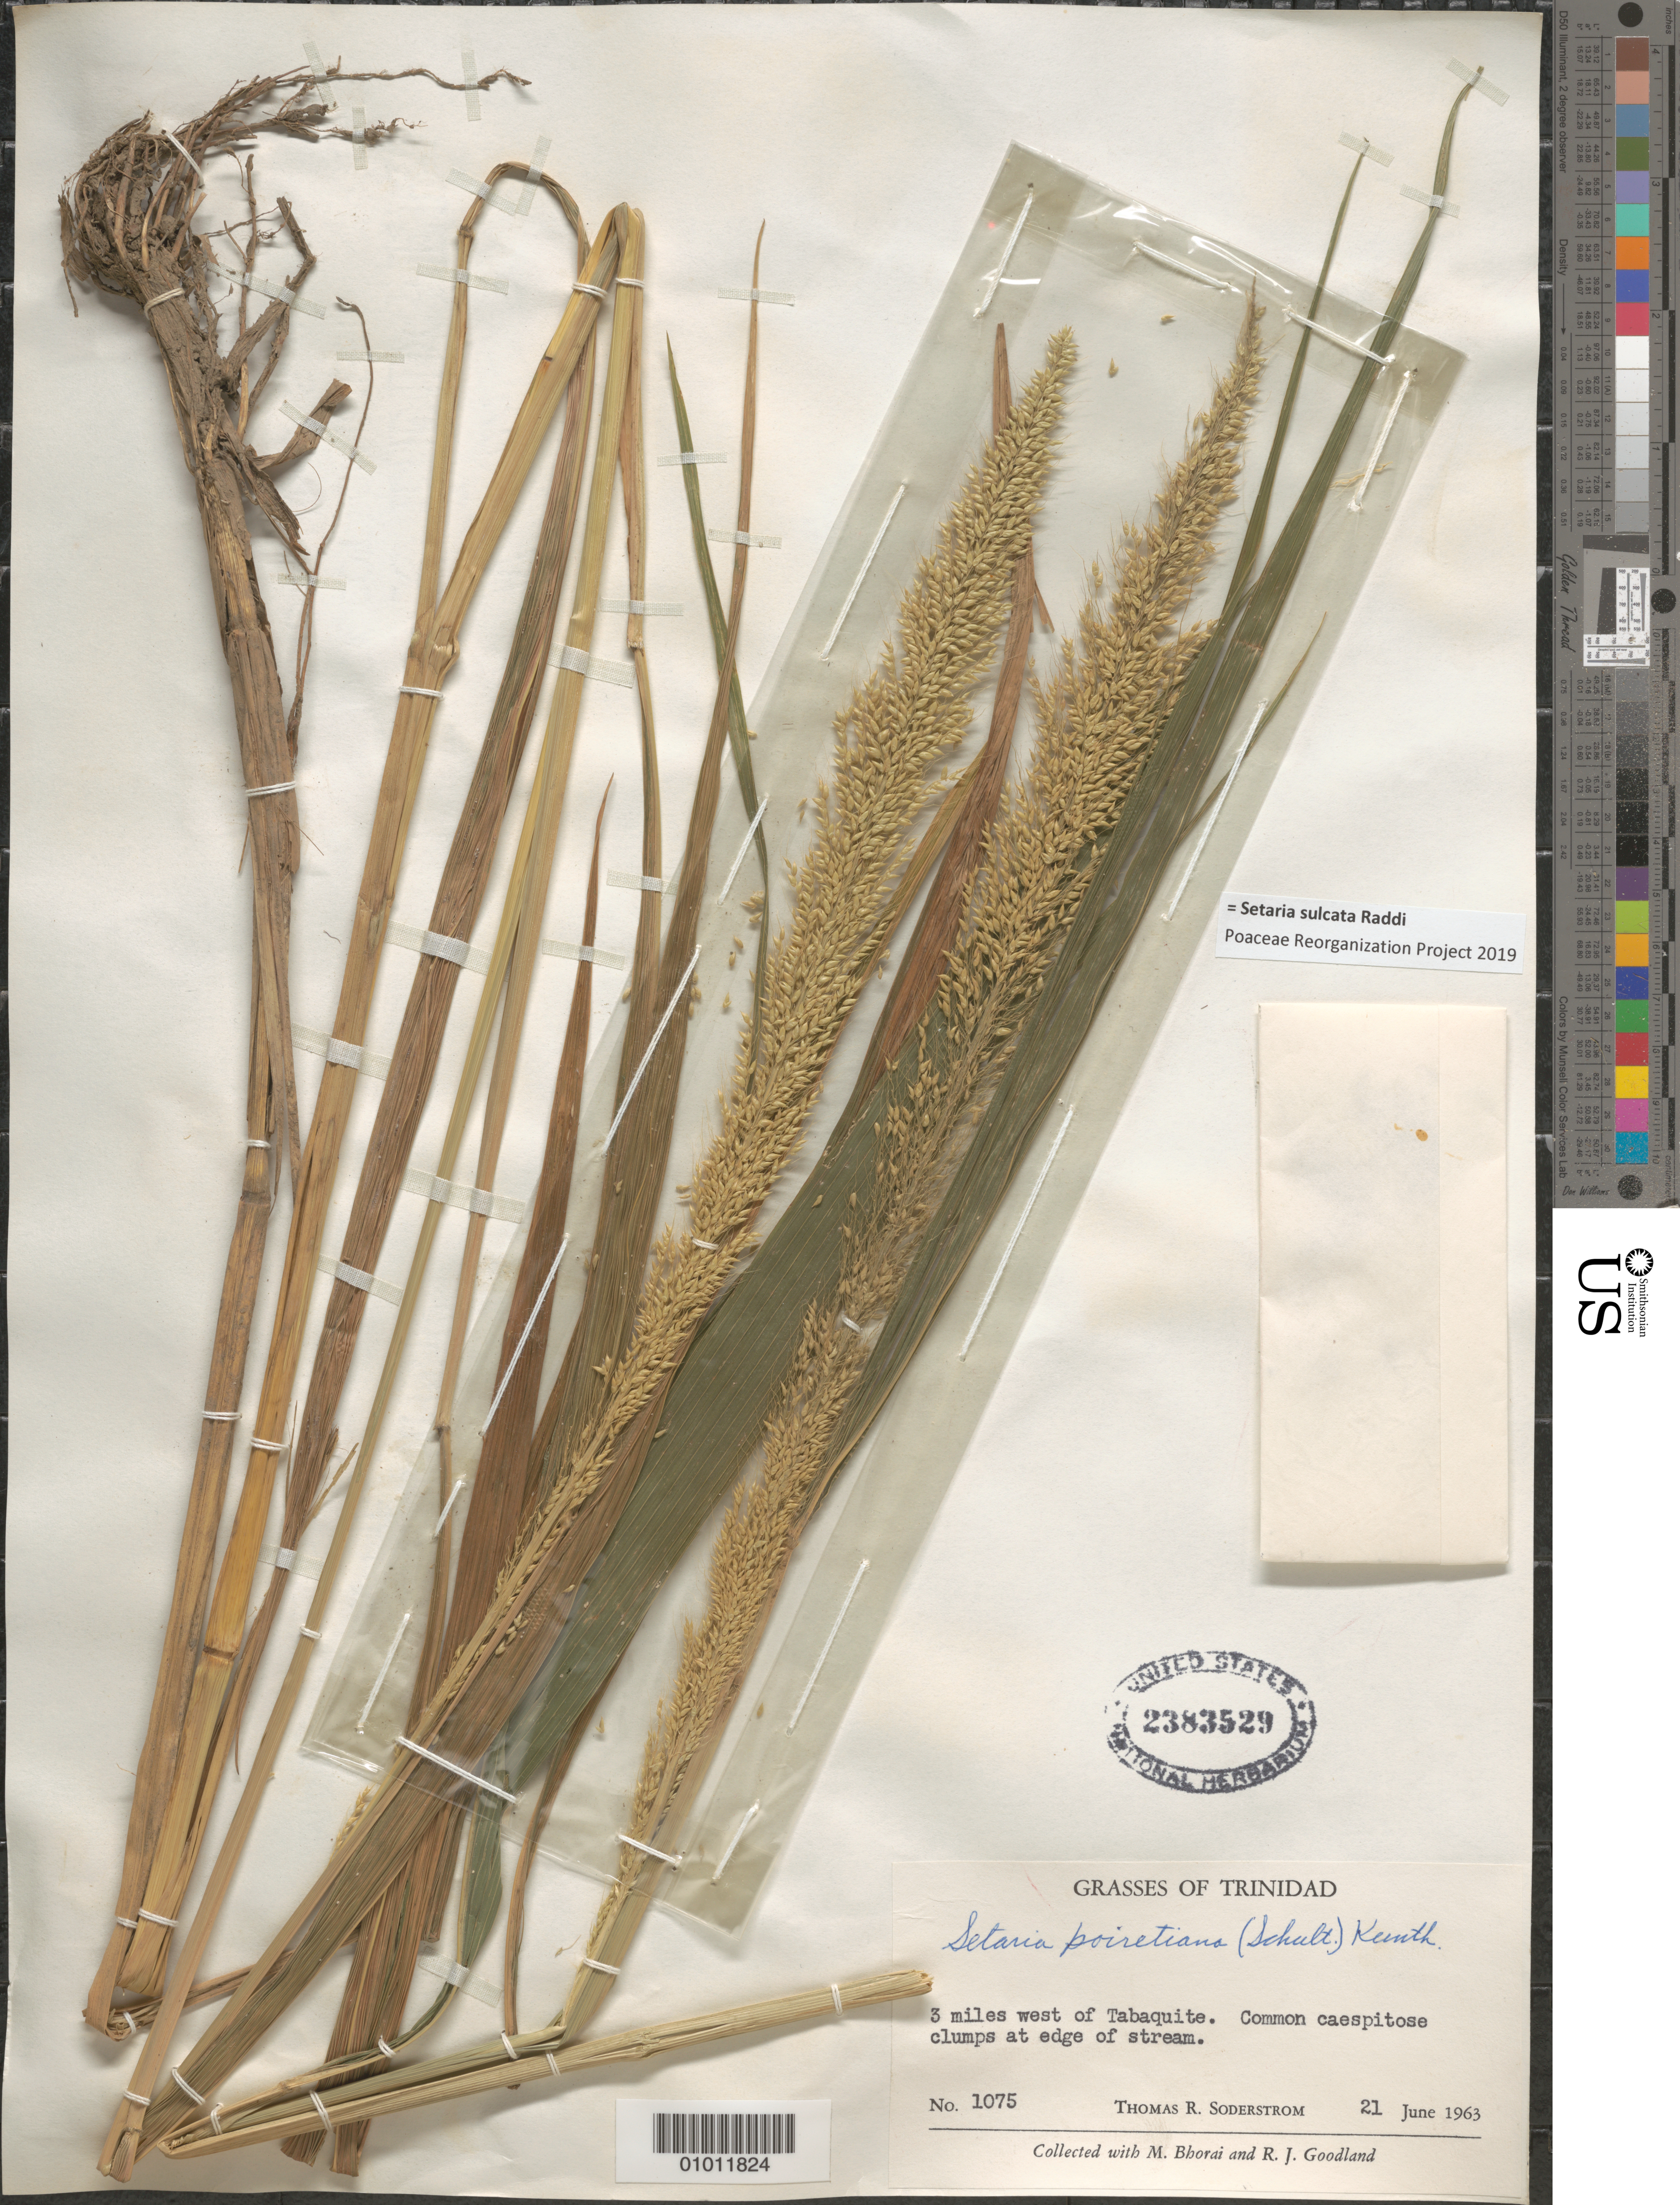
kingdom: Plantae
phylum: Tracheophyta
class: Liliopsida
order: Poales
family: Poaceae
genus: Setaria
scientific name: Setaria poiretiana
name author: (Schult.) Kunth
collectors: T. R. Soderstrom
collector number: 1075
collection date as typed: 21 Jun 1963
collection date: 1963-06-21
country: Trinidad and Tobago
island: Trinidad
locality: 3 miles W of Tabaquite.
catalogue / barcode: US 2383529